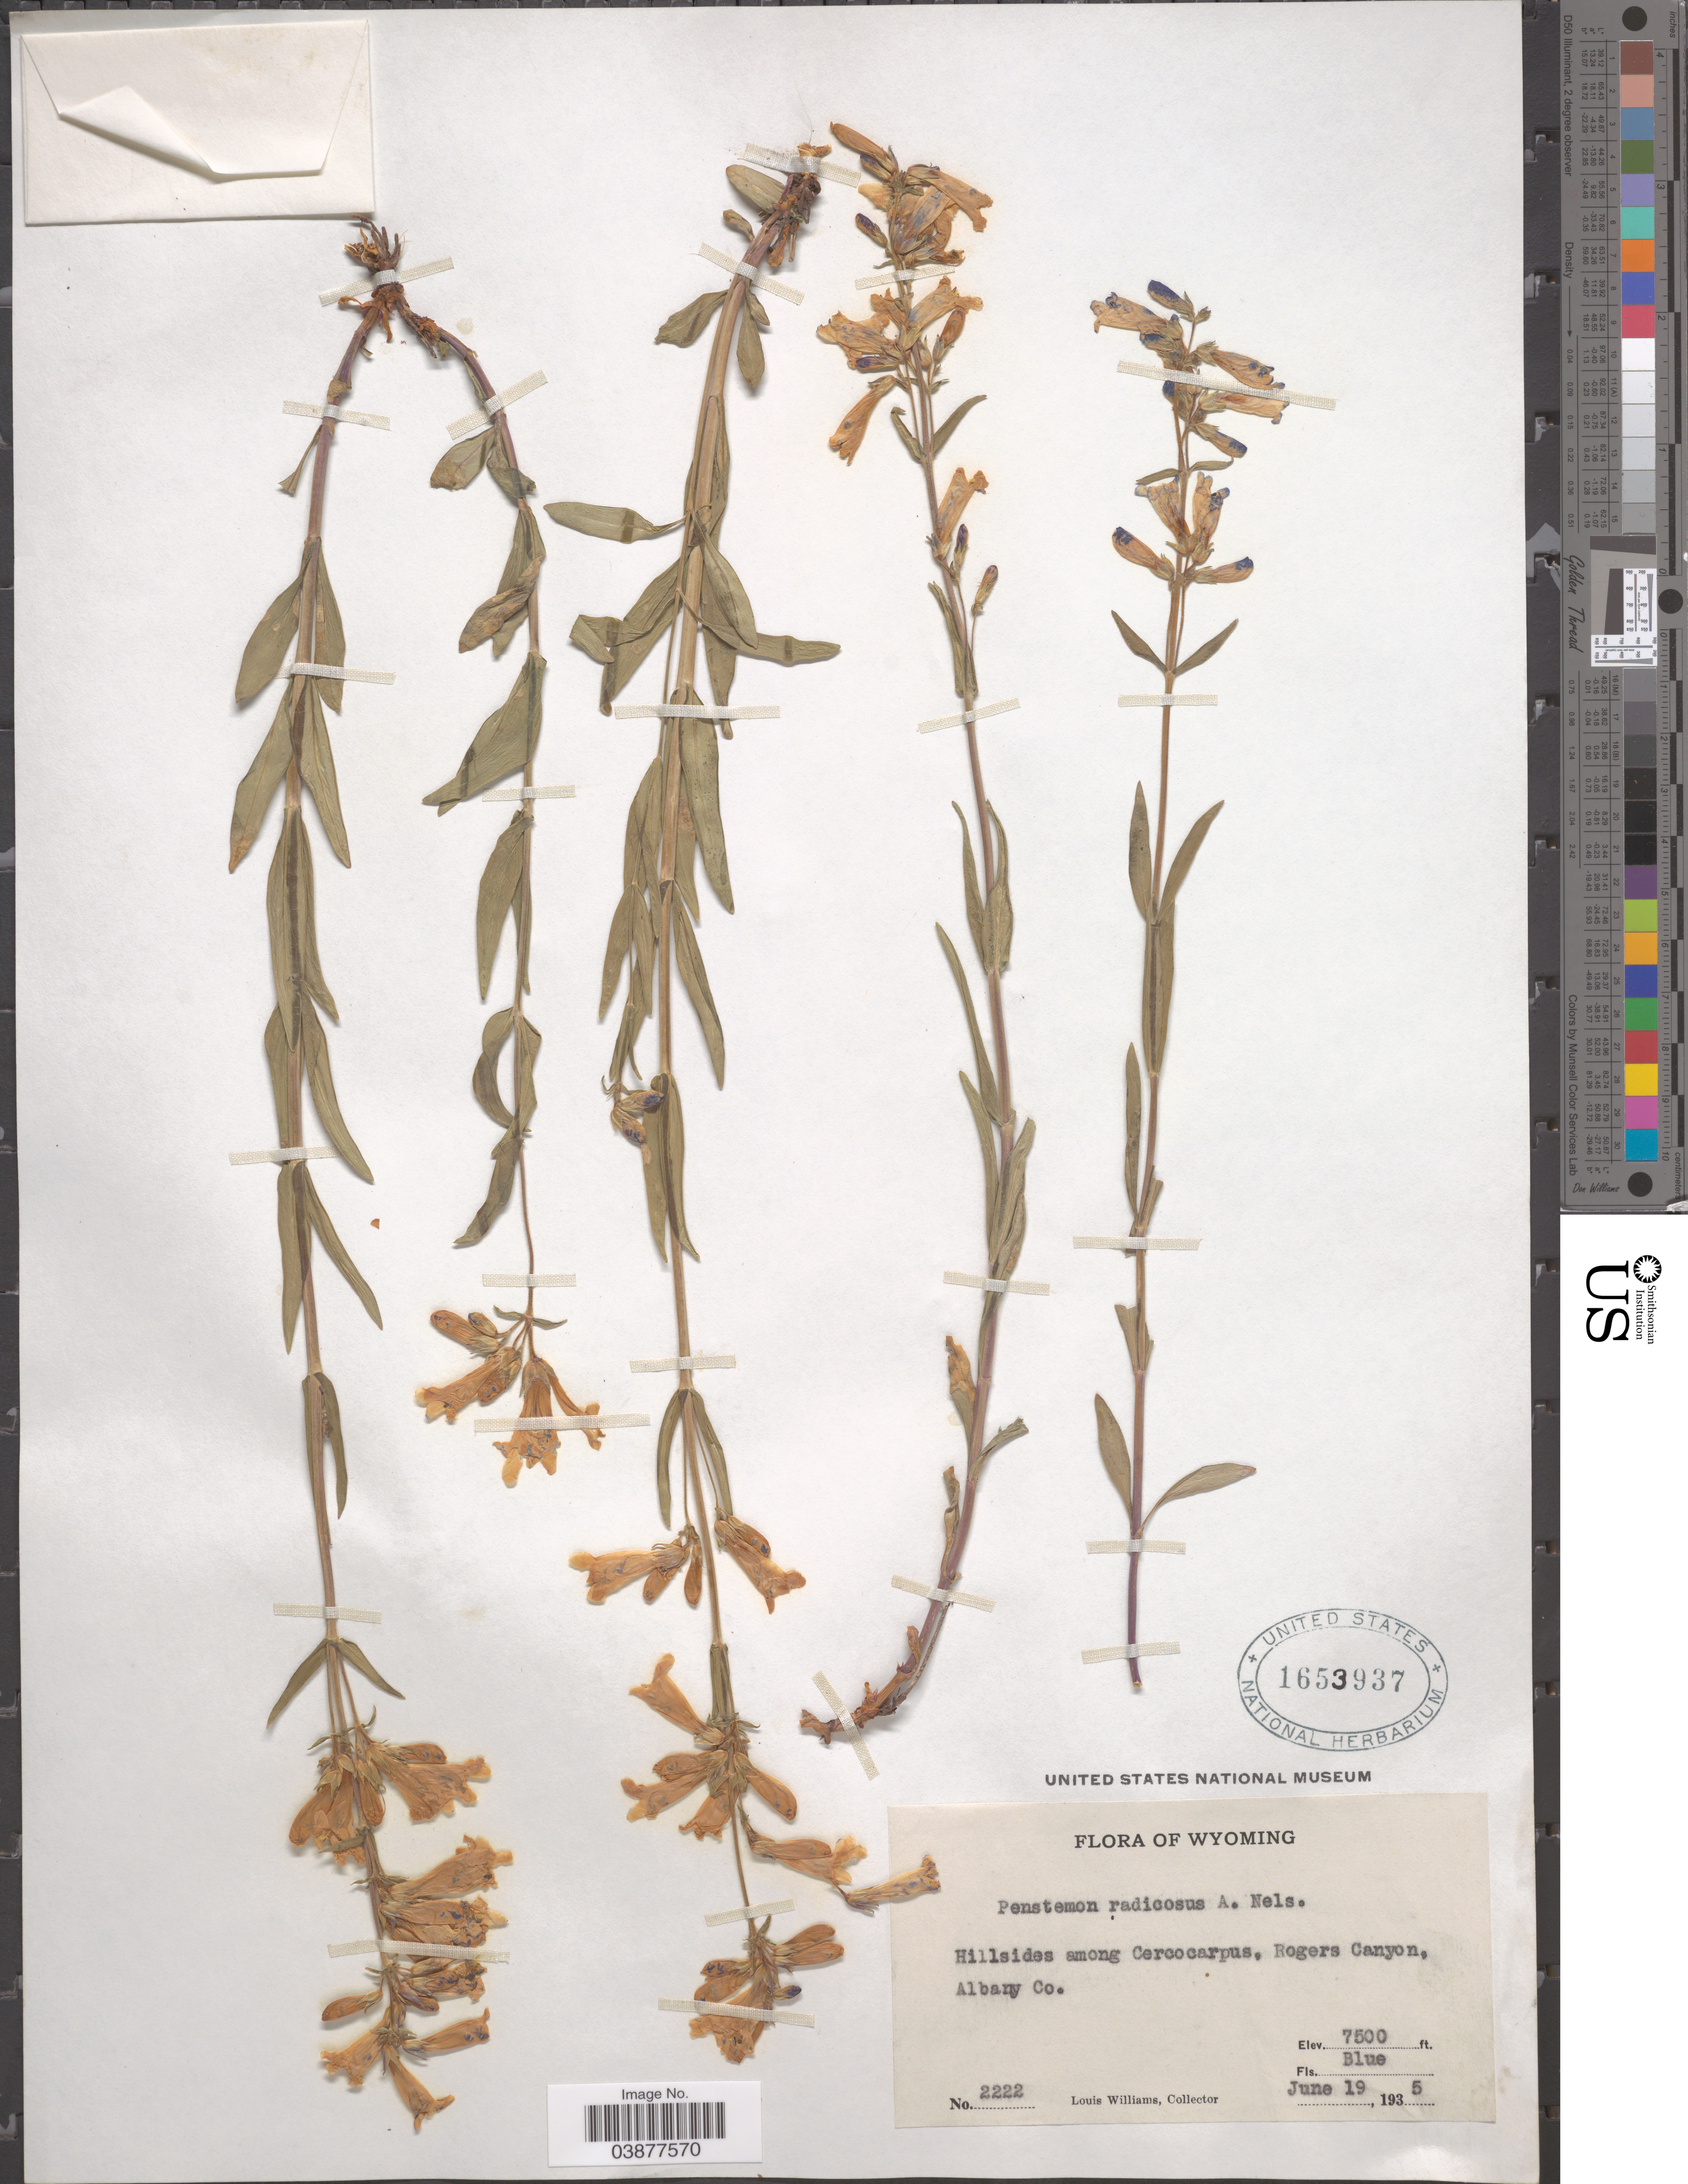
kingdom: Plantae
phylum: Tracheophyta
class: Magnoliopsida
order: Lamiales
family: Plantaginaceae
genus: Penstemon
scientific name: Penstemon radicosus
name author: A. Nelson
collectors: L. O. Williams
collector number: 2222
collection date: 1935-06-19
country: United States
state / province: Wyoming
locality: Rogers Canyon, Albany Co.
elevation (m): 2286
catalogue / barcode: US 1653937